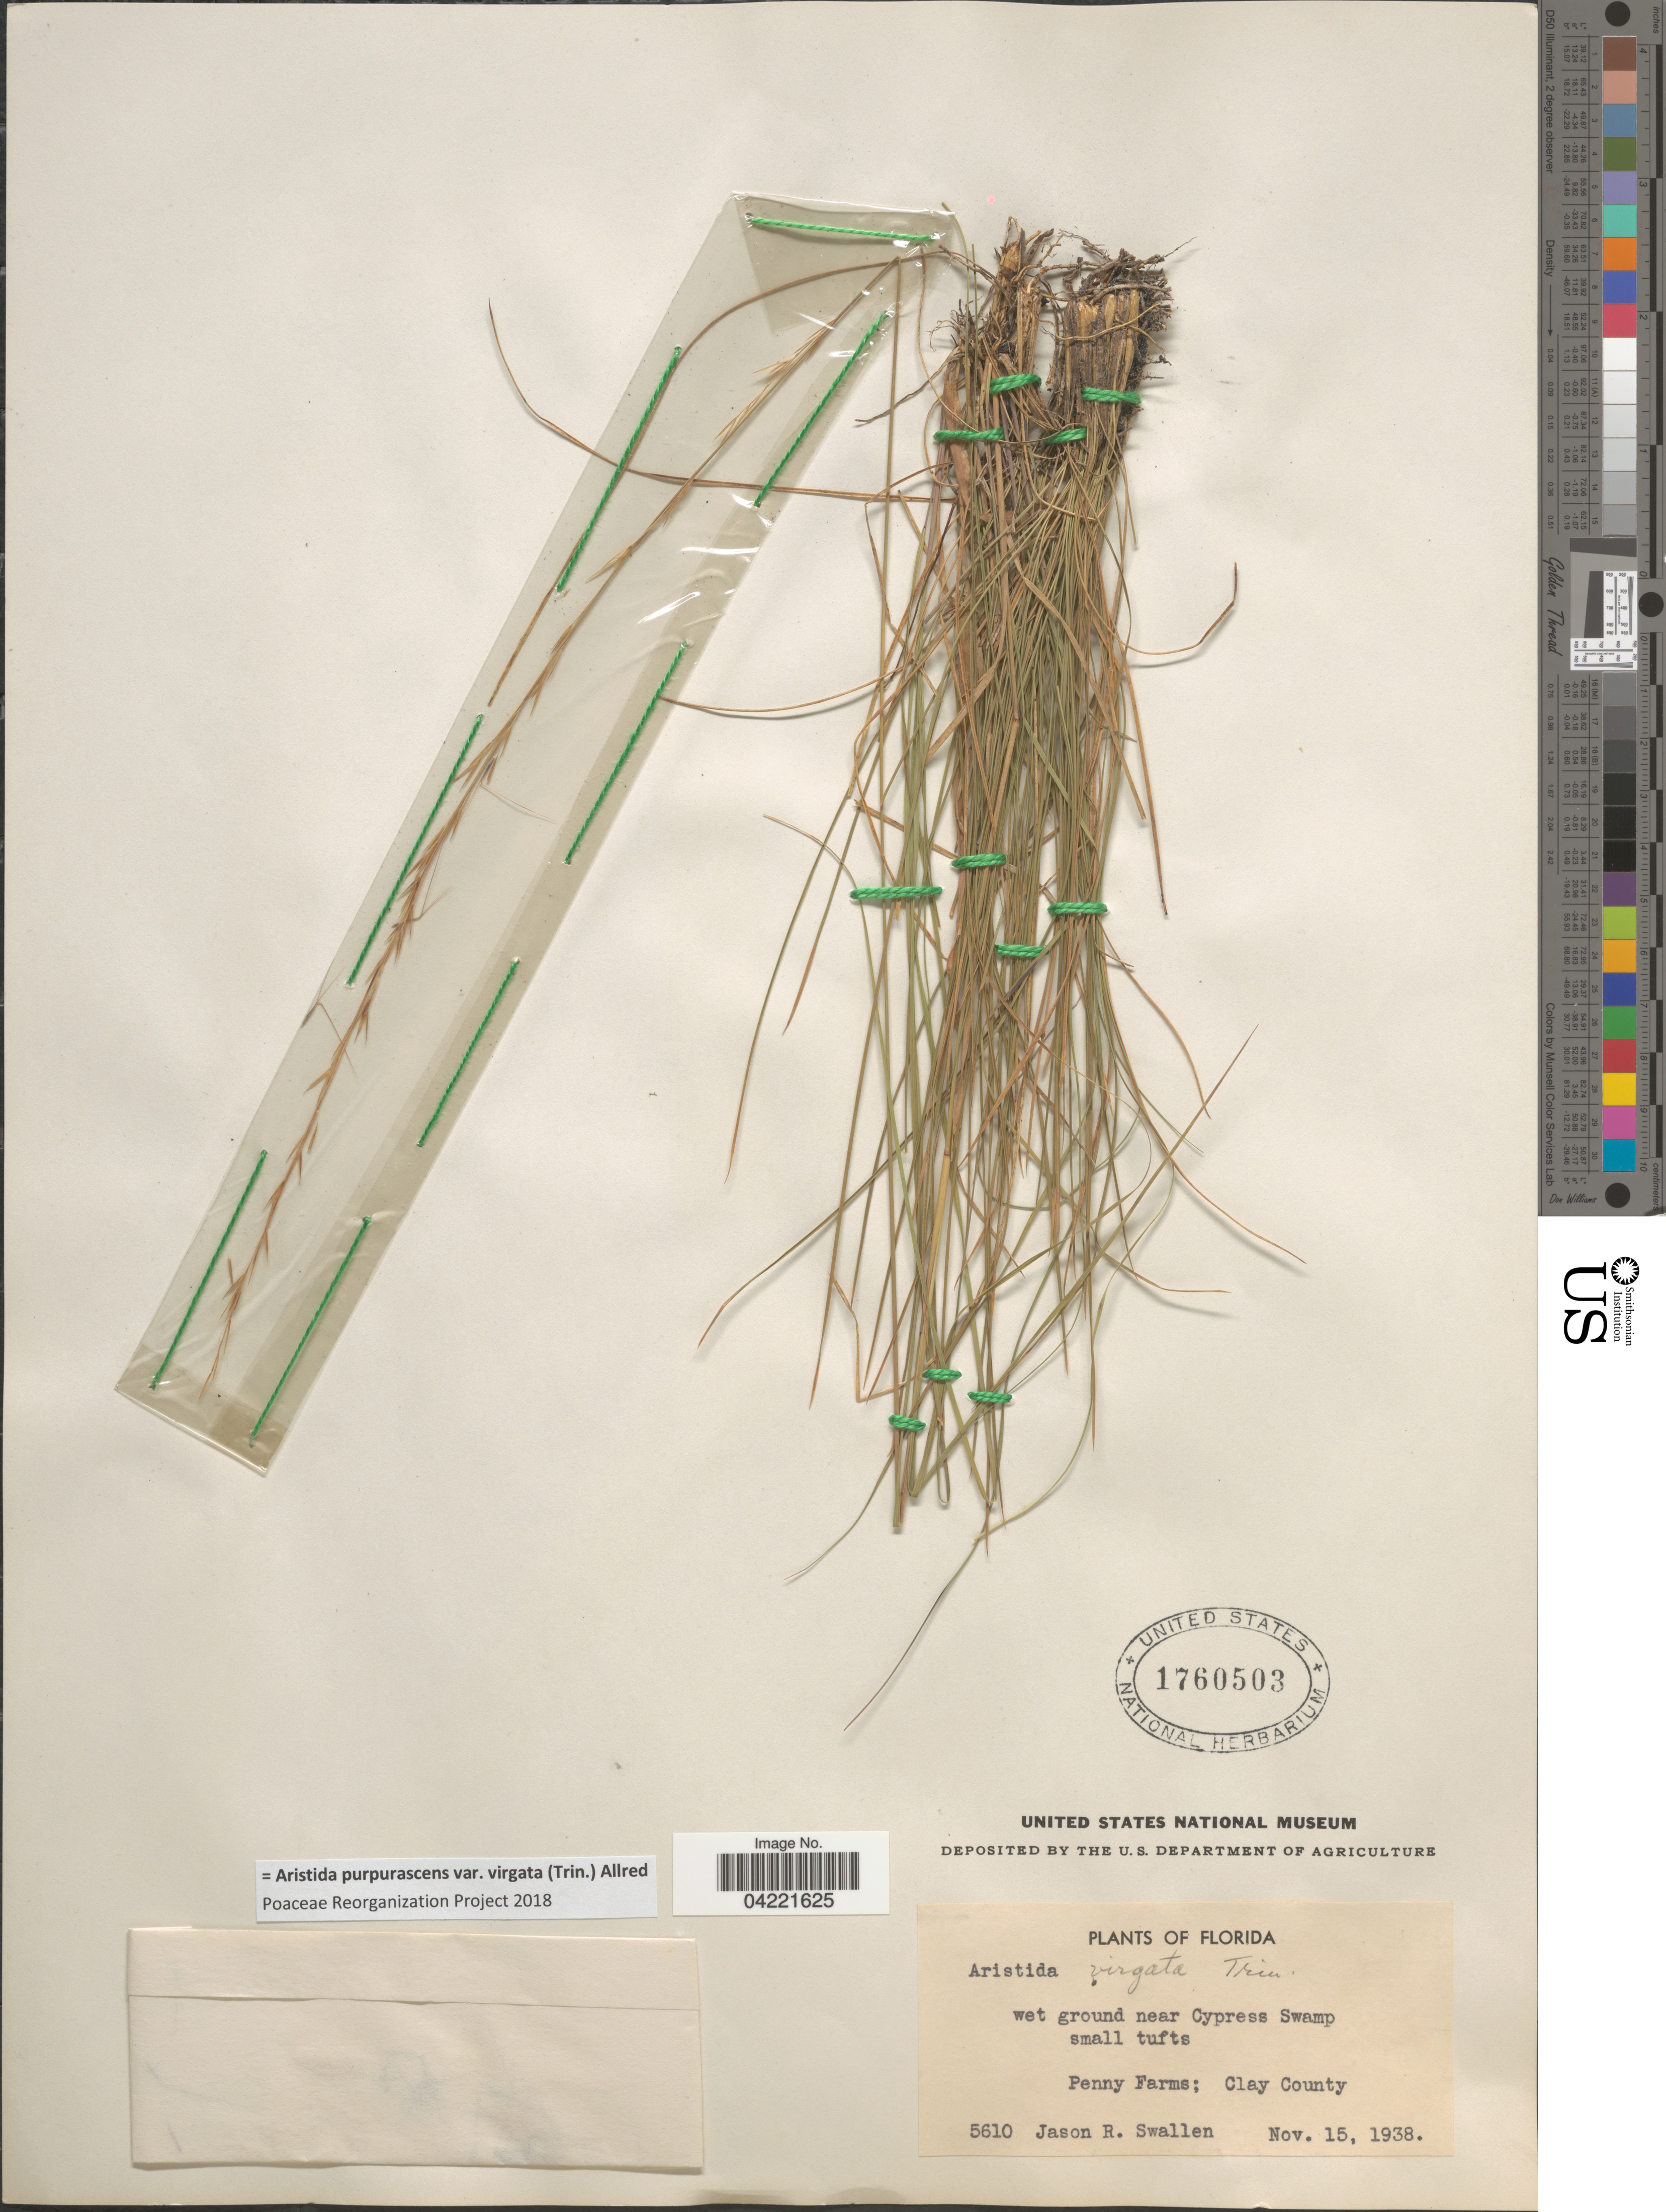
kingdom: Plantae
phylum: Tracheophyta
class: Liliopsida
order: Poales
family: Poaceae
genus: Aristida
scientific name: Aristida purpurascens var. virgata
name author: (Trin.) Allred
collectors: J. R. Swallen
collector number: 5610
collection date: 1938-11-15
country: United States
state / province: Florida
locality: Penny Farms; Clay County.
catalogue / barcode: US 1760503